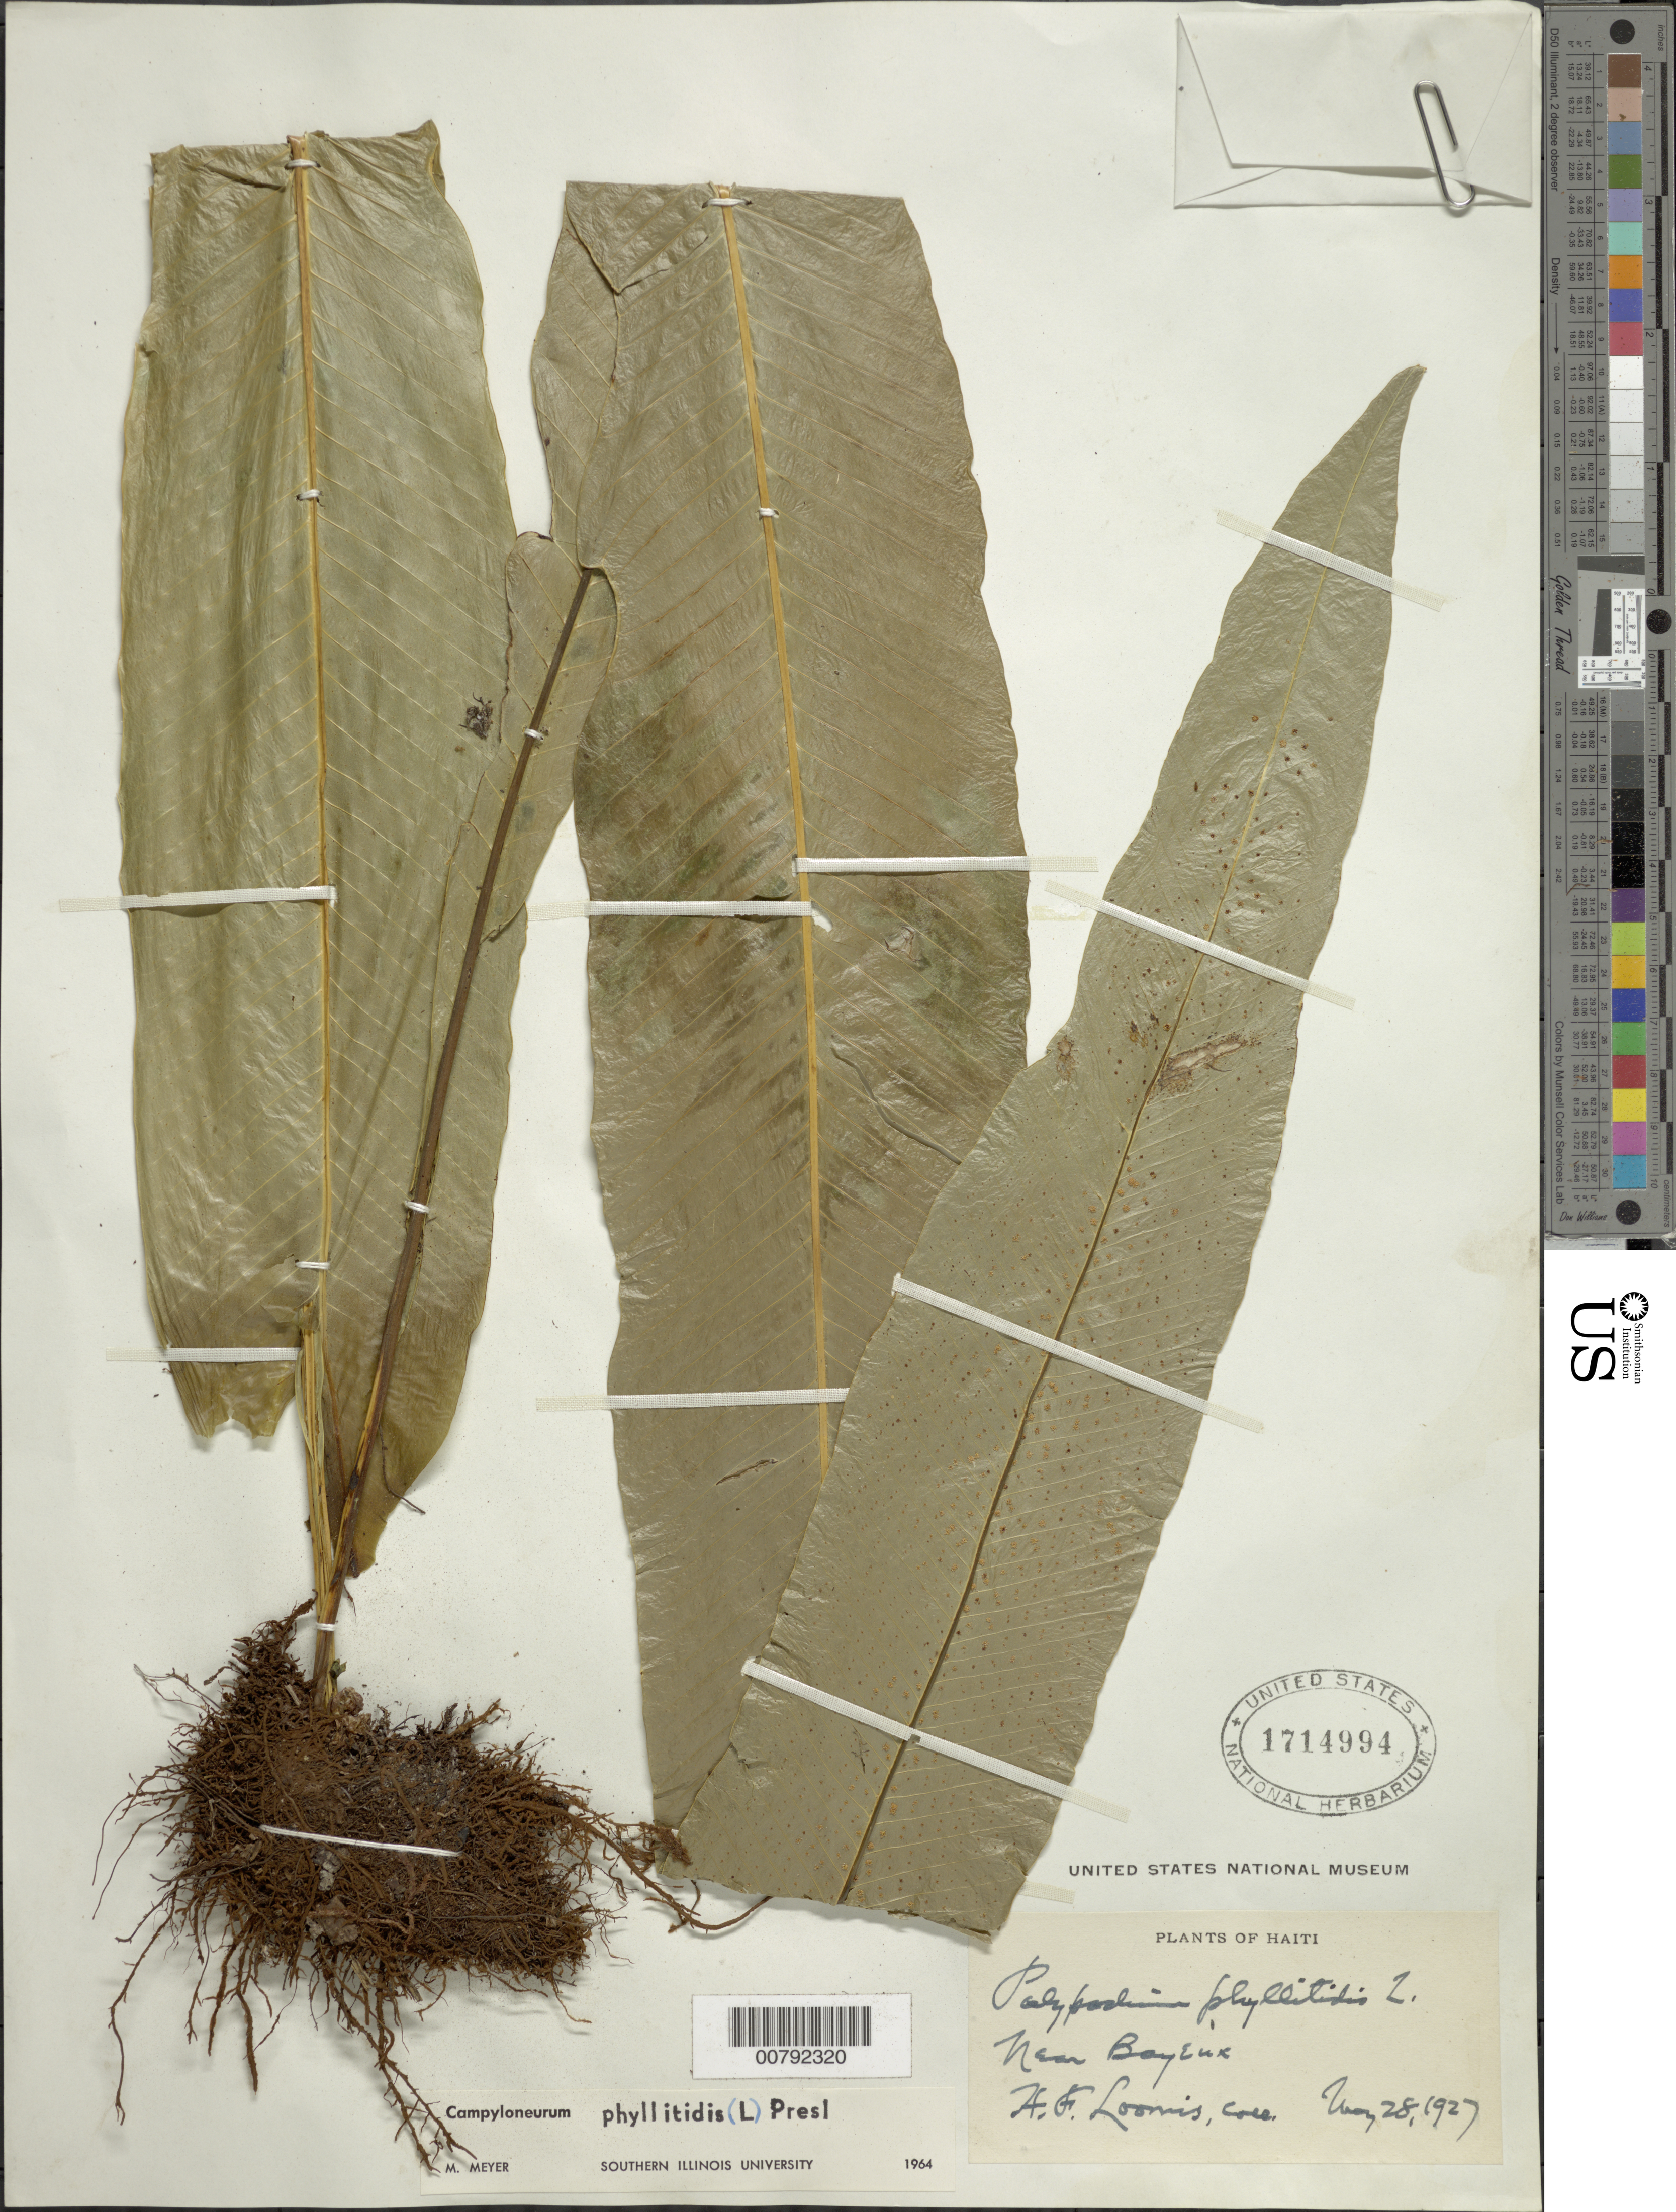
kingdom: Plantae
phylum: Tracheophyta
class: Polypodiopsida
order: Polypodiales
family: Polypodiaceae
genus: Campyloneurum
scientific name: Campyloneurum latum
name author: T. Moore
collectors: H. F. Loomis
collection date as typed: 28 May 1927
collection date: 1927-05-28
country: Haiti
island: Hispaniola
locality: Bayeux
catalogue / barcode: US 1714994